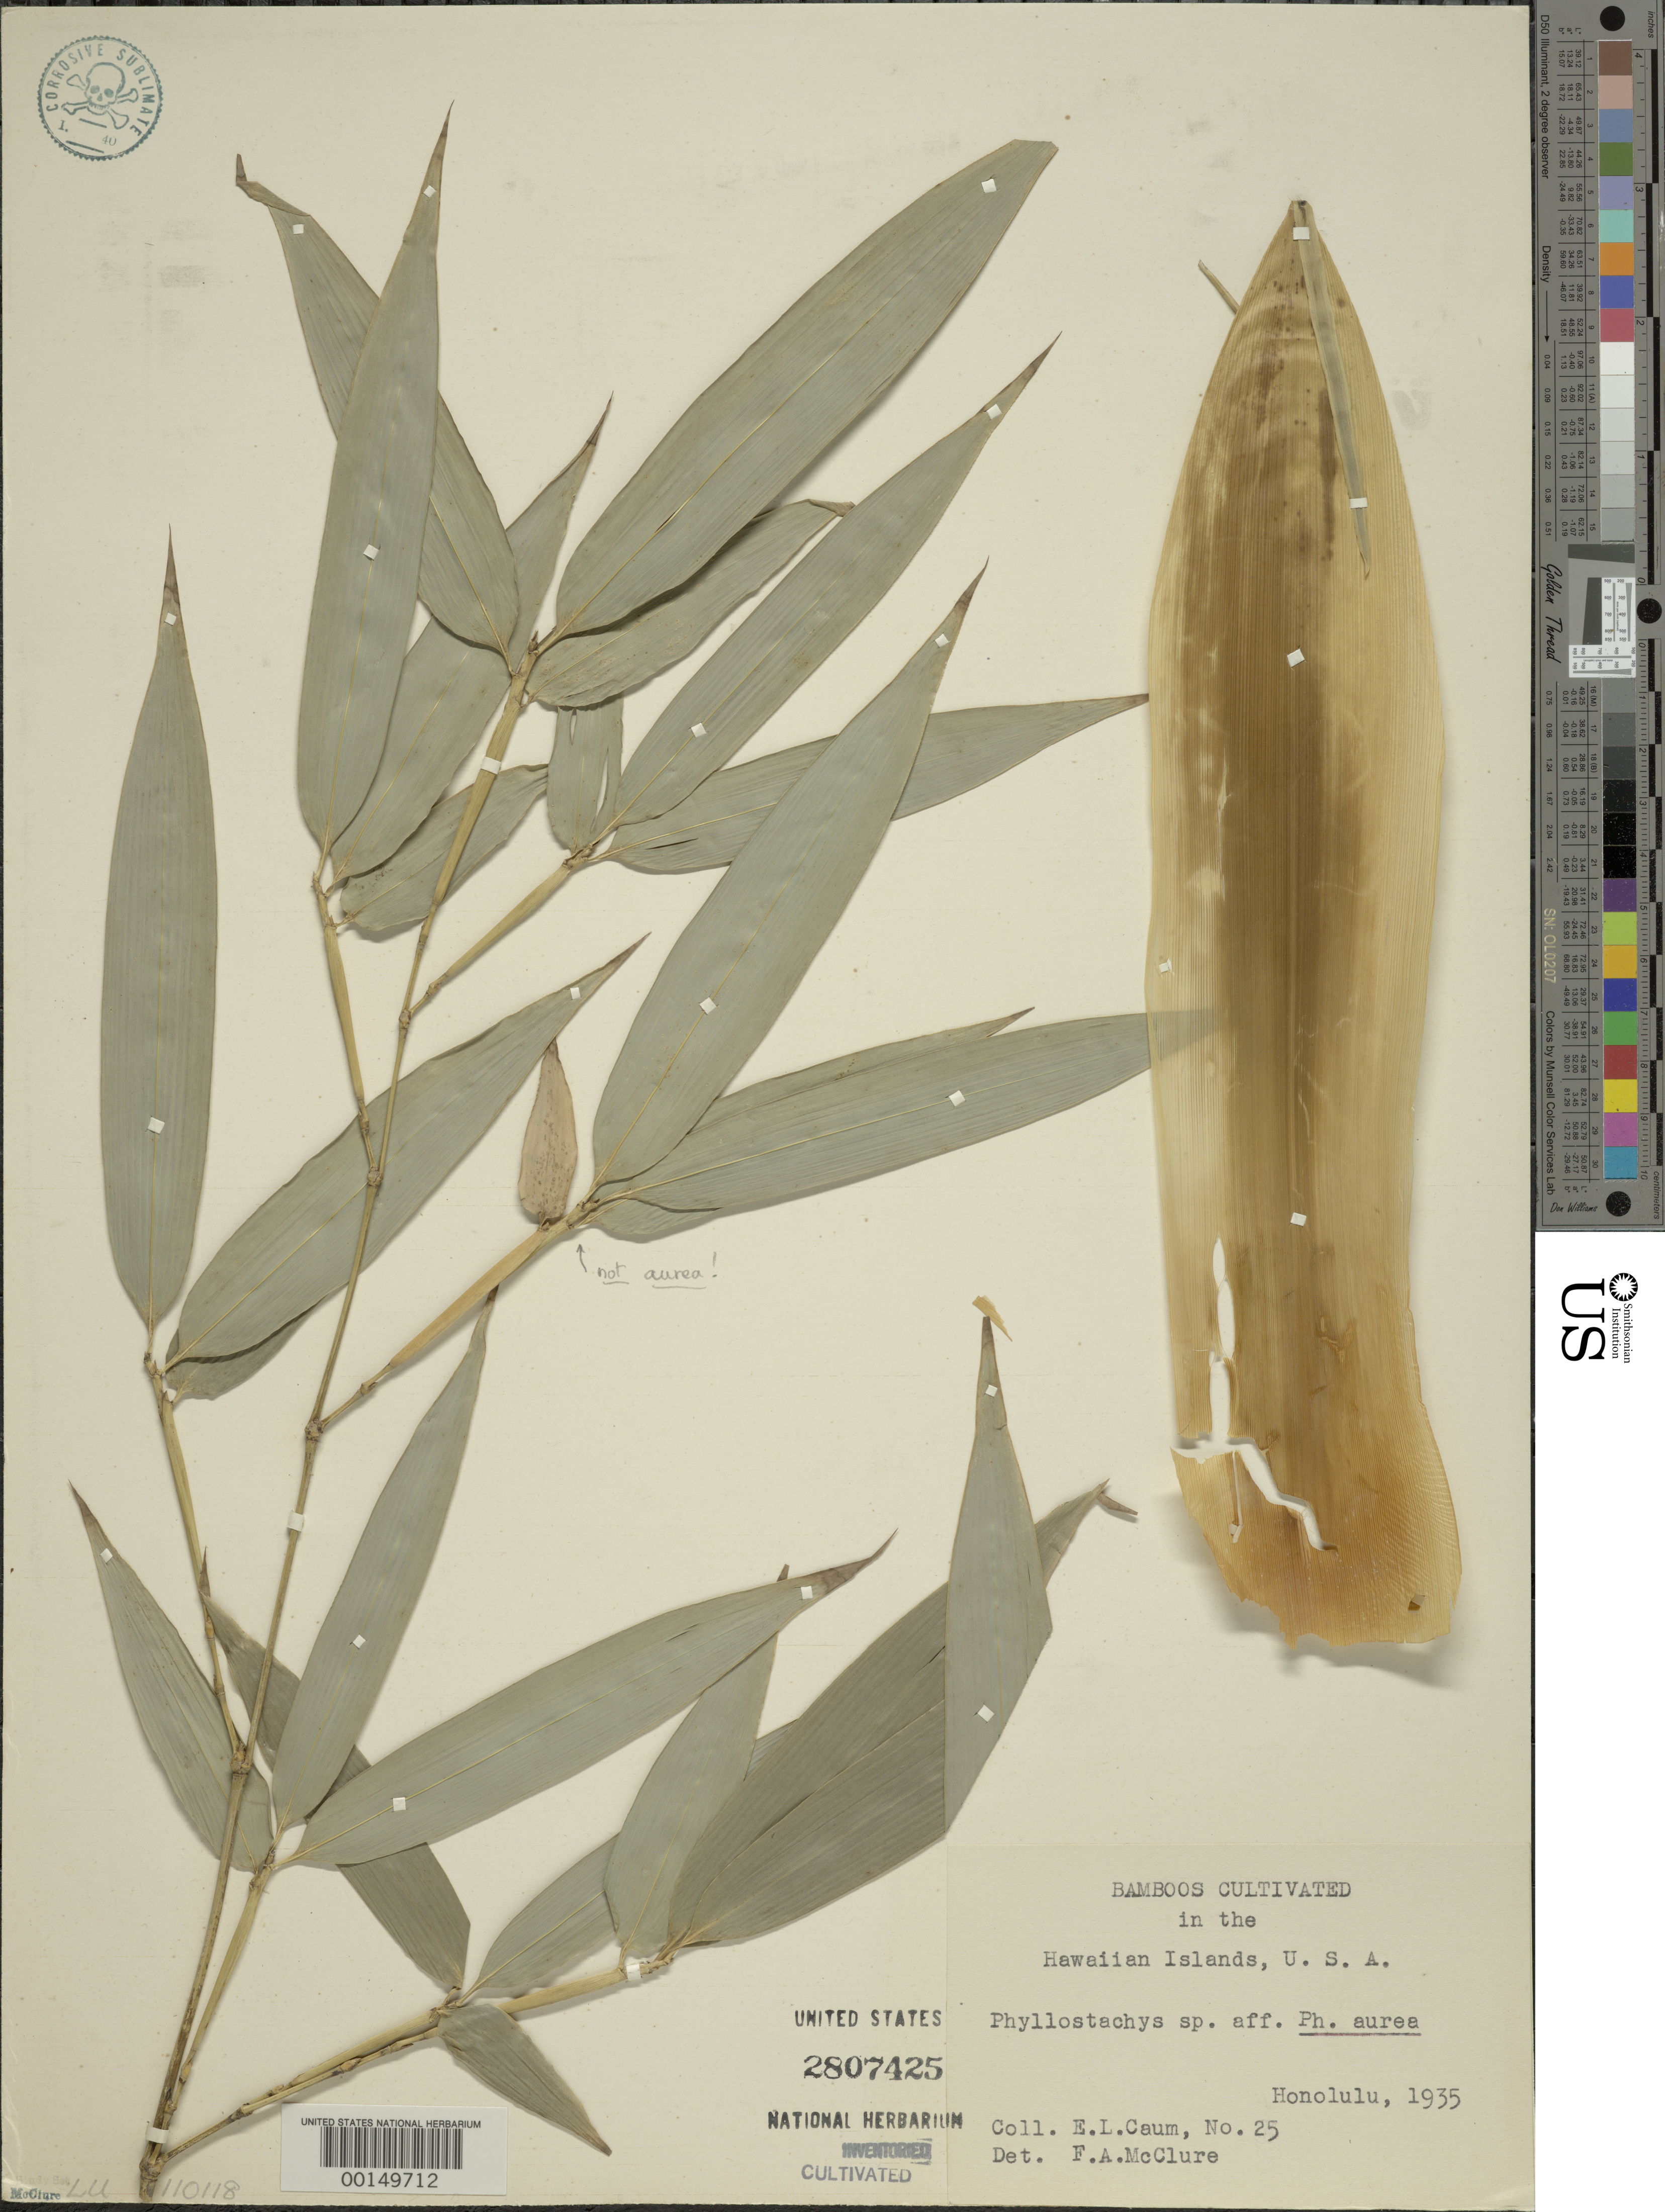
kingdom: Plantae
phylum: Tracheophyta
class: Liliopsida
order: Poales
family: Poaceae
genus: Phyllostachys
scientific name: Phyllostachys aurea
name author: Rivière & C. Rivière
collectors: E. L. Caum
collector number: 25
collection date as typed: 1935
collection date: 1935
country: United States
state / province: Hawaii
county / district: Honolulu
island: Oahu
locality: Honolulu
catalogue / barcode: US 2807425